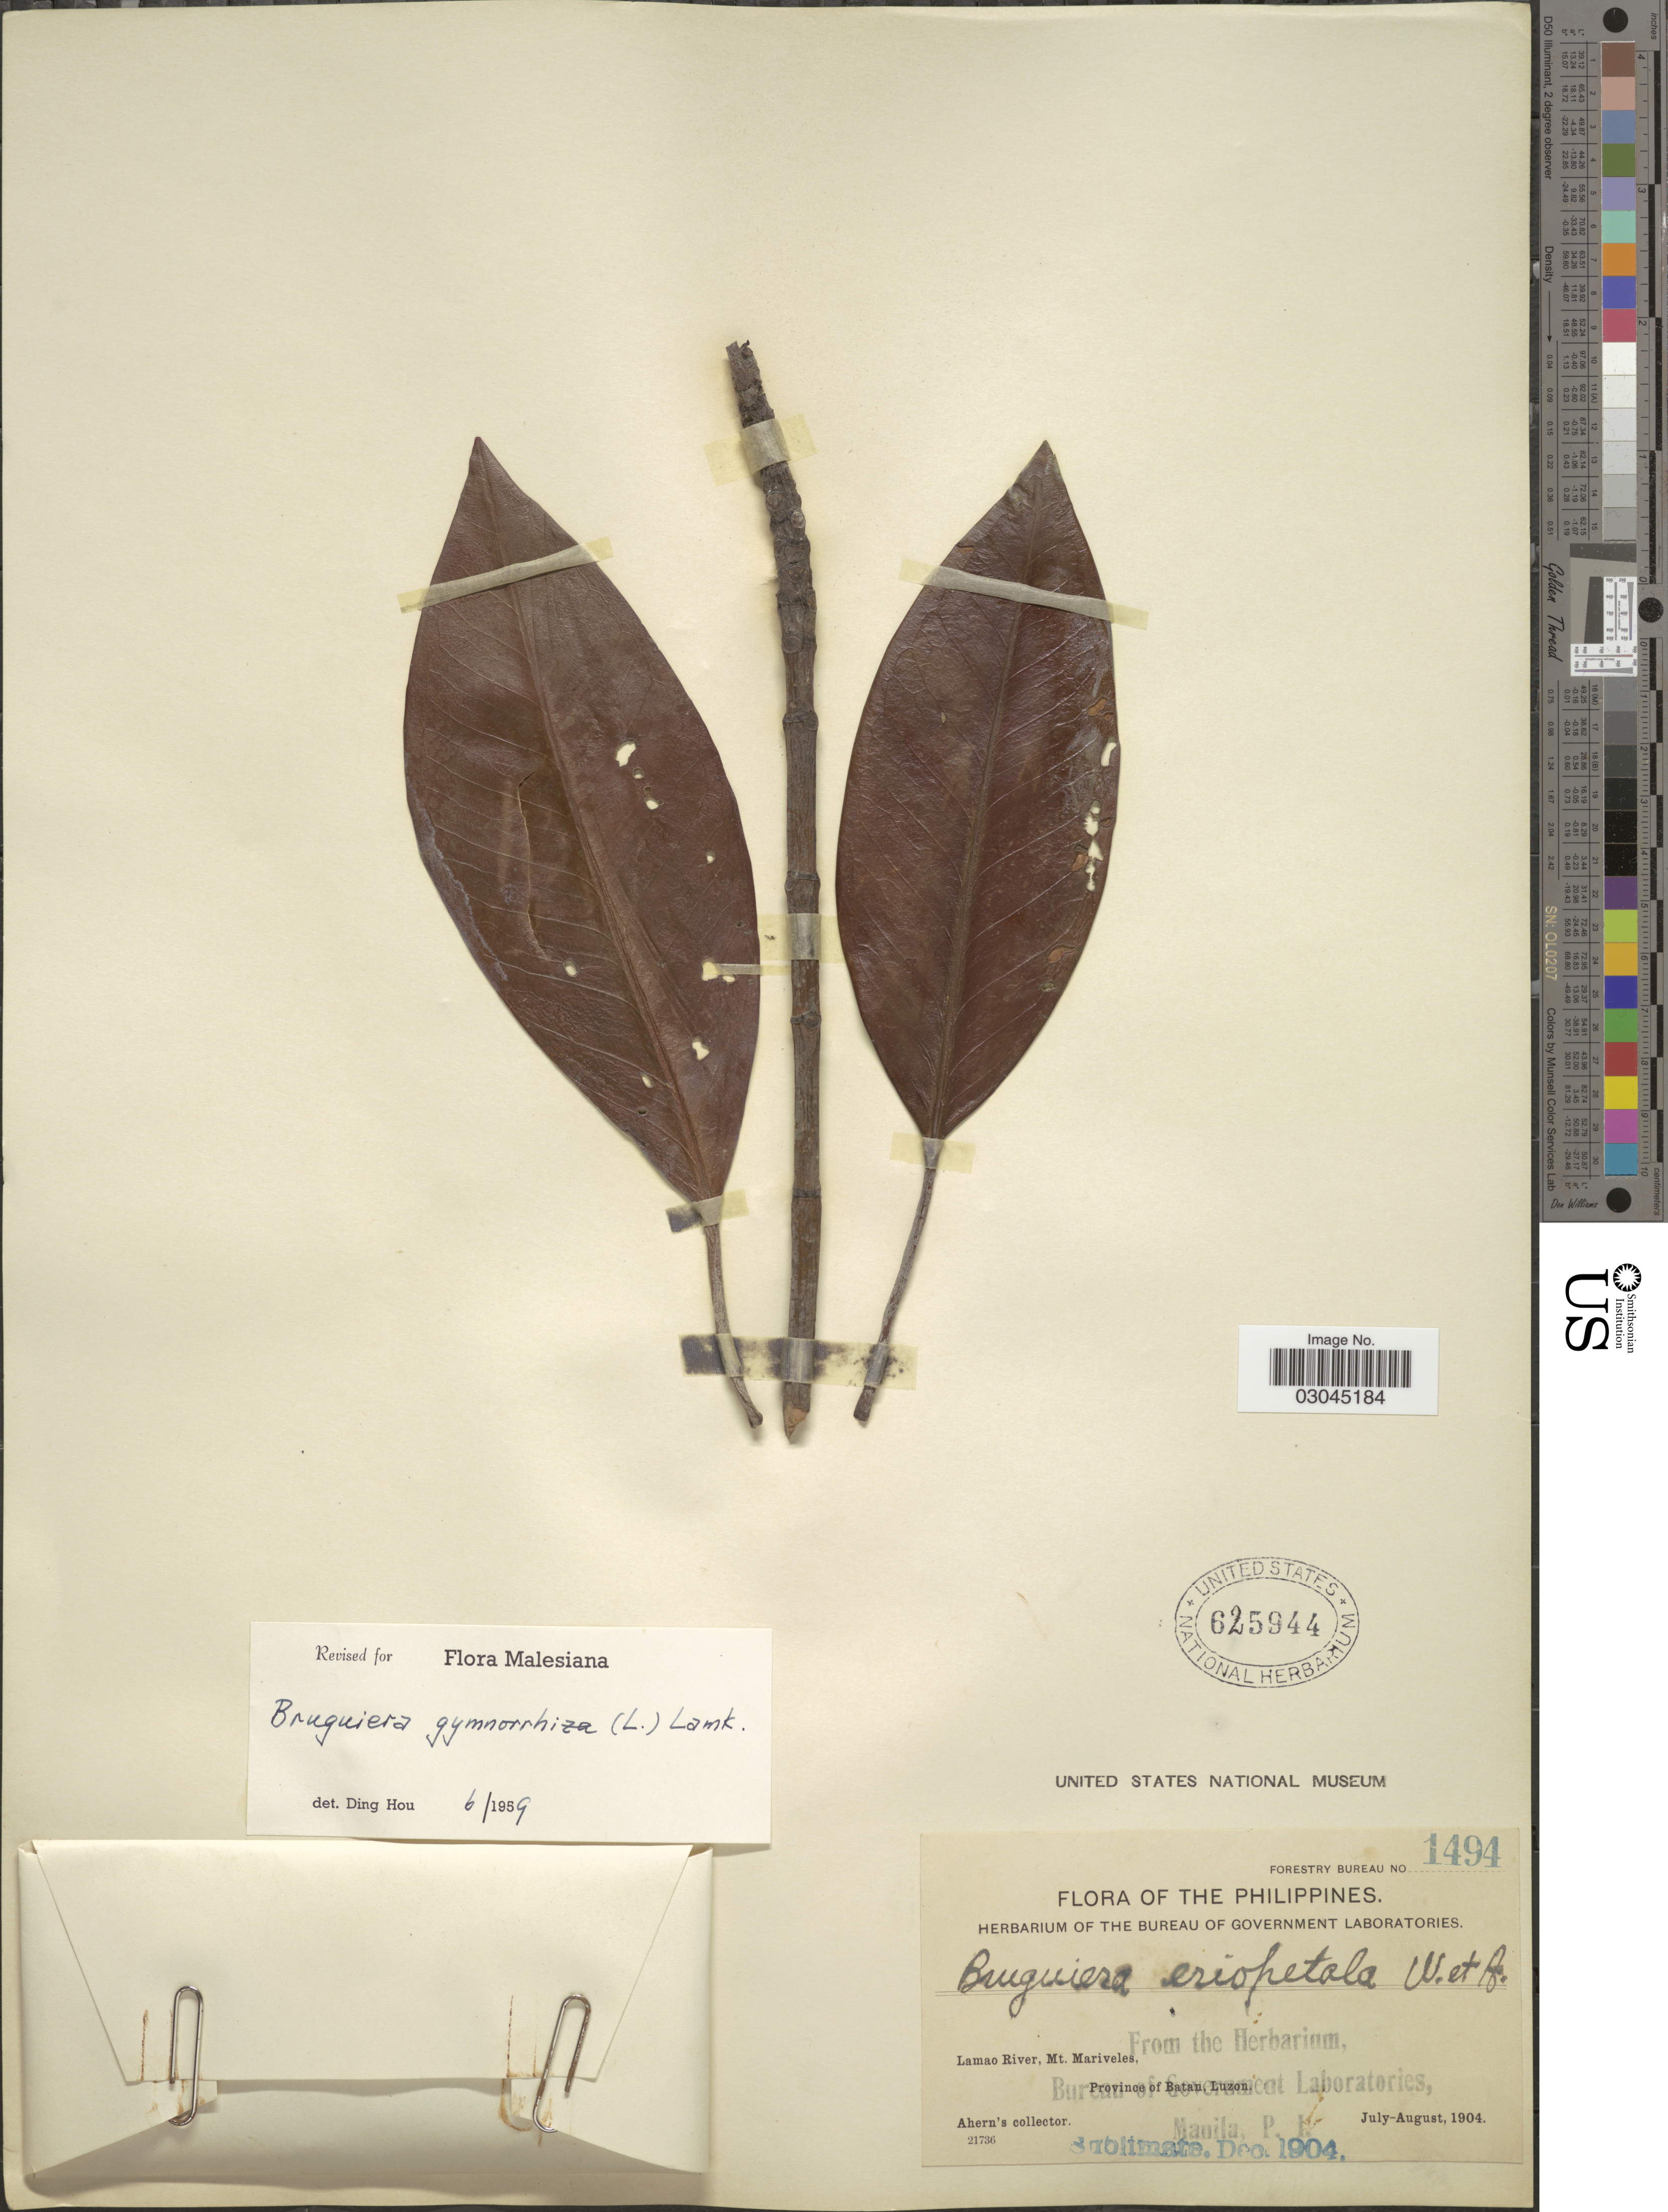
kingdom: Plantae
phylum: Tracheophyta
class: Magnoliopsida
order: Malpighiales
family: Rhizophoraceae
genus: Bruguiera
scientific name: Bruguiera gymnorhiza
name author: (L.) Savigny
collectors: Ahern's collector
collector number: Forestry Bureau 1494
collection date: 1904-07/1904-08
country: Philippines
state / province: Cagayan Valley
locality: Lamao River, Mt. Mariveles, Province of Batan, Luzon.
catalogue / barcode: US 625944